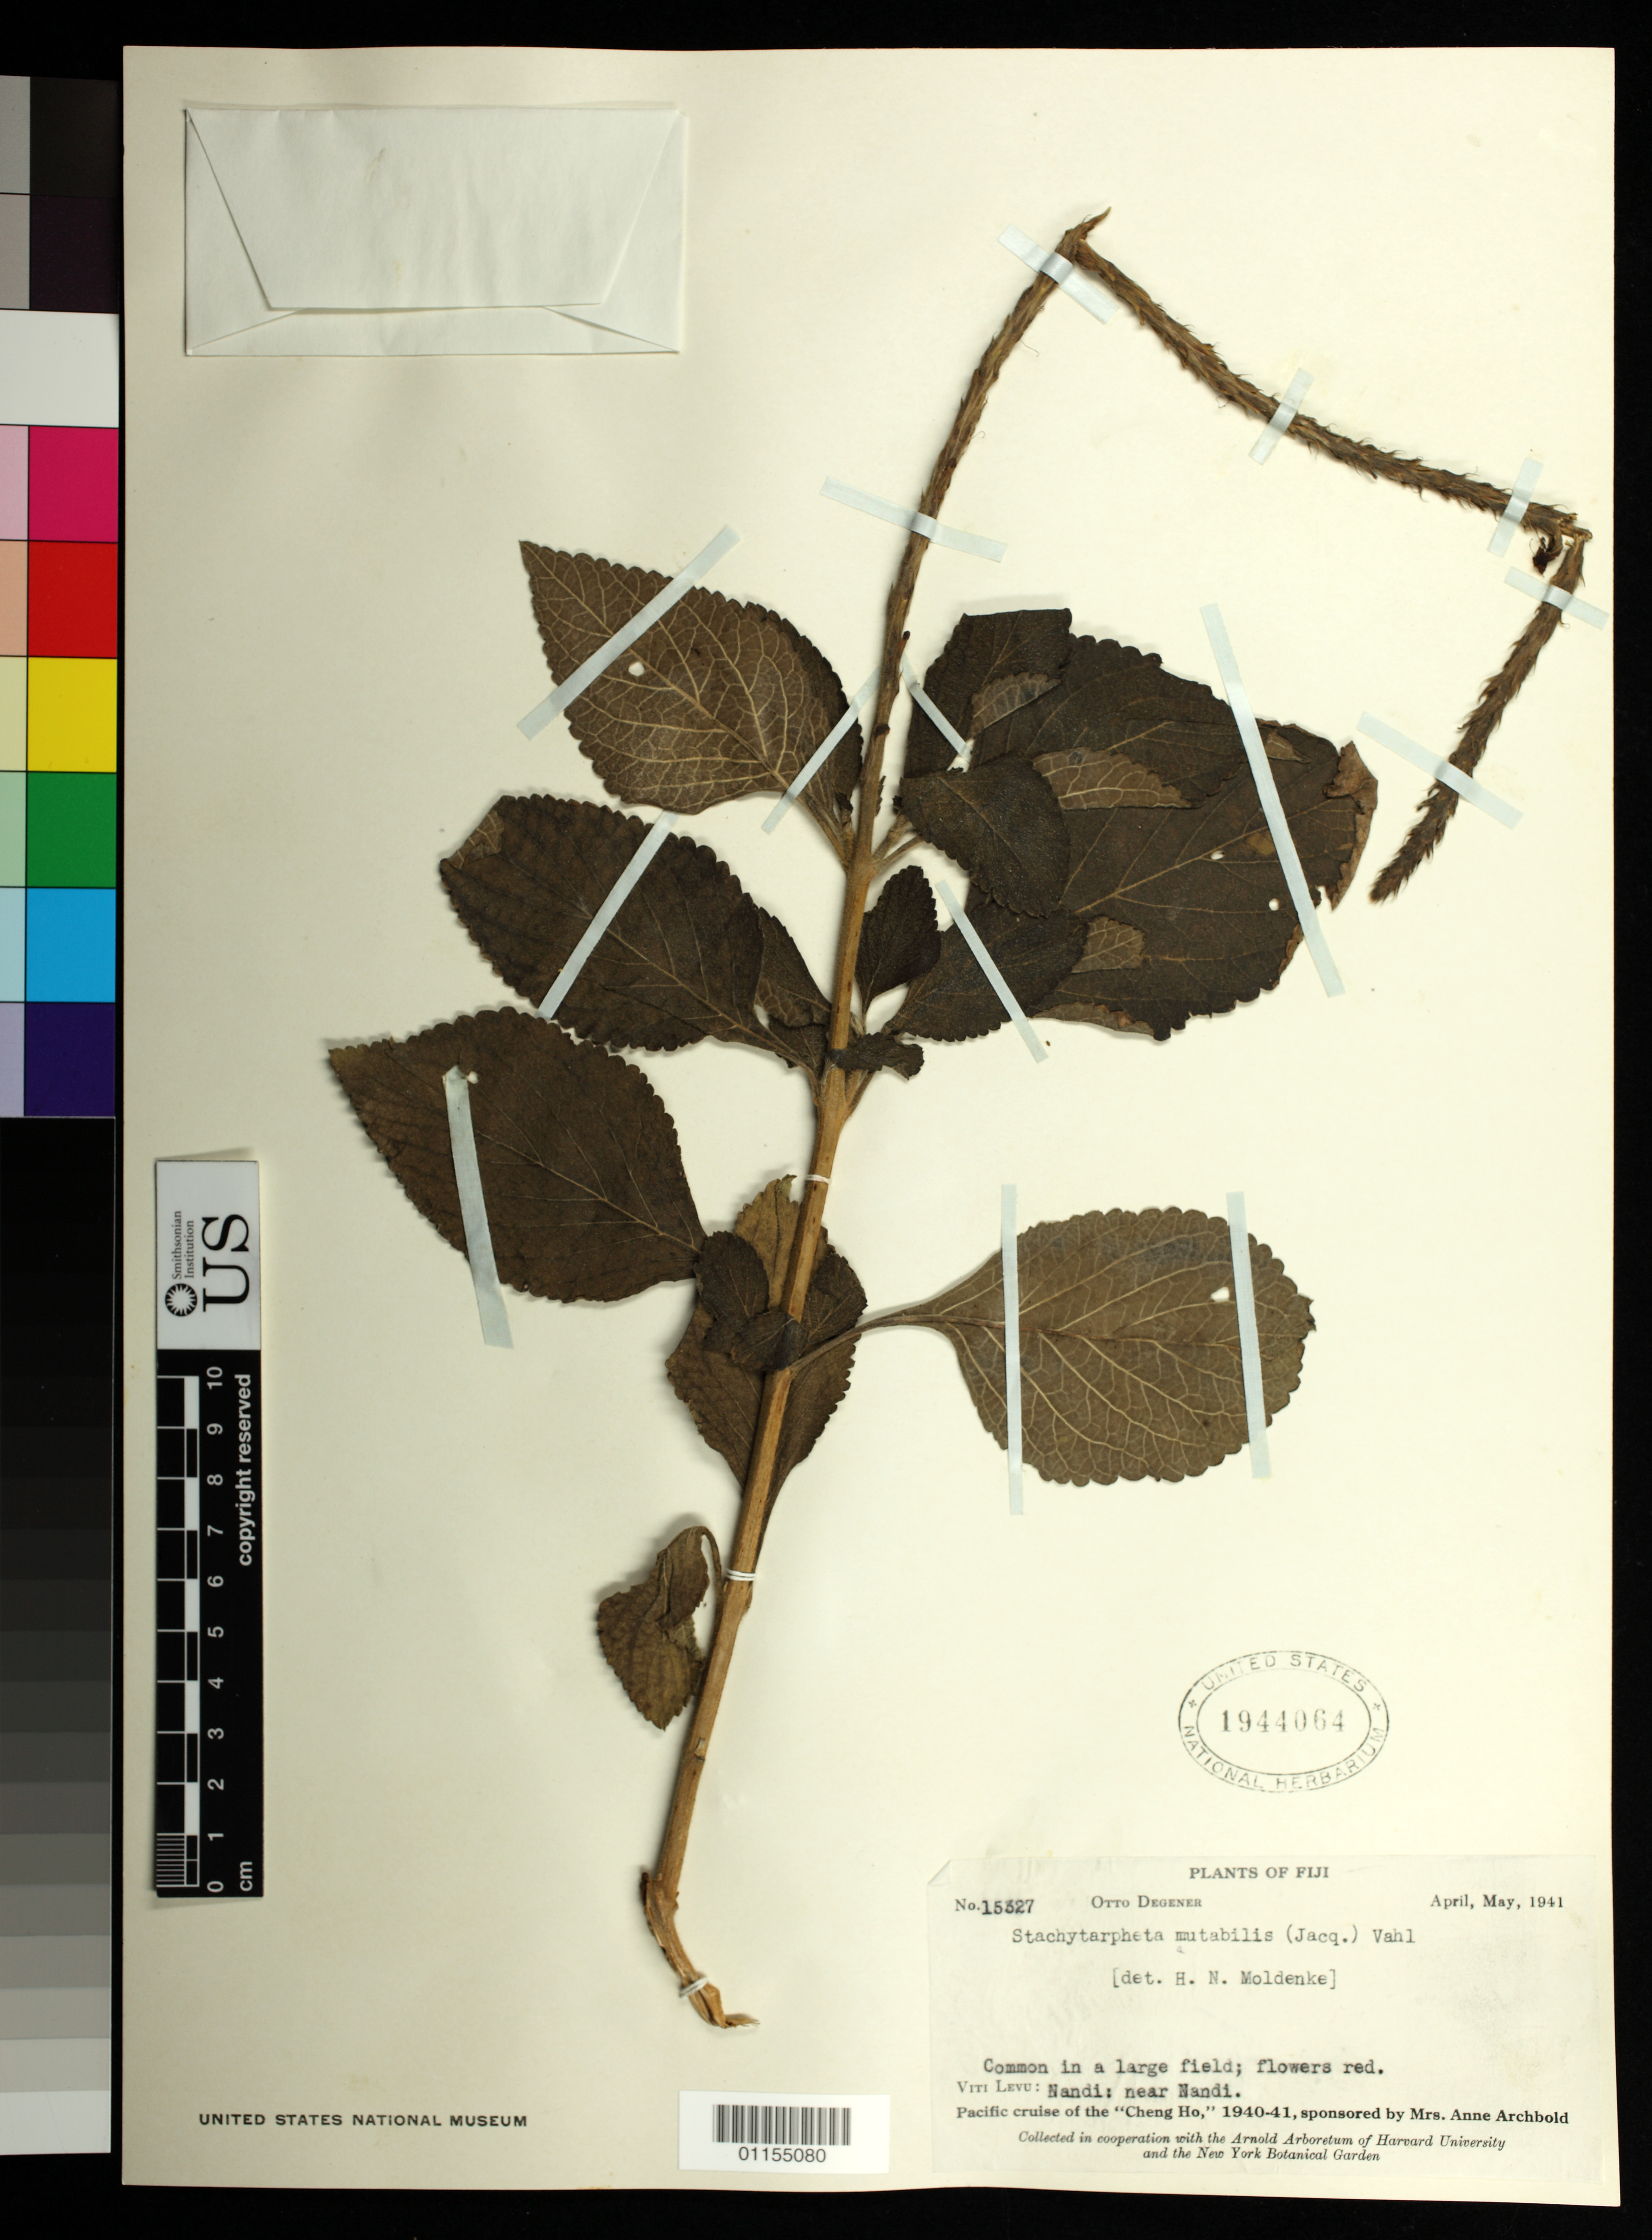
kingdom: Plantae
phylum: Tracheophyta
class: Magnoliopsida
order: Lamiales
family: Verbenaceae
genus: Stachytarpheta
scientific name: Stachytarpheta mutabilis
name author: (Jacq.) Vahl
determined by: Moldenke, H. N.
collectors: O. Degener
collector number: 15327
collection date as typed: Apr 1941 to May 1941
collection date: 1941-04/1941-05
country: Fiji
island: Viti Levu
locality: Village of Nandi, Korovou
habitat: Large field.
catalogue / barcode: US 1944064